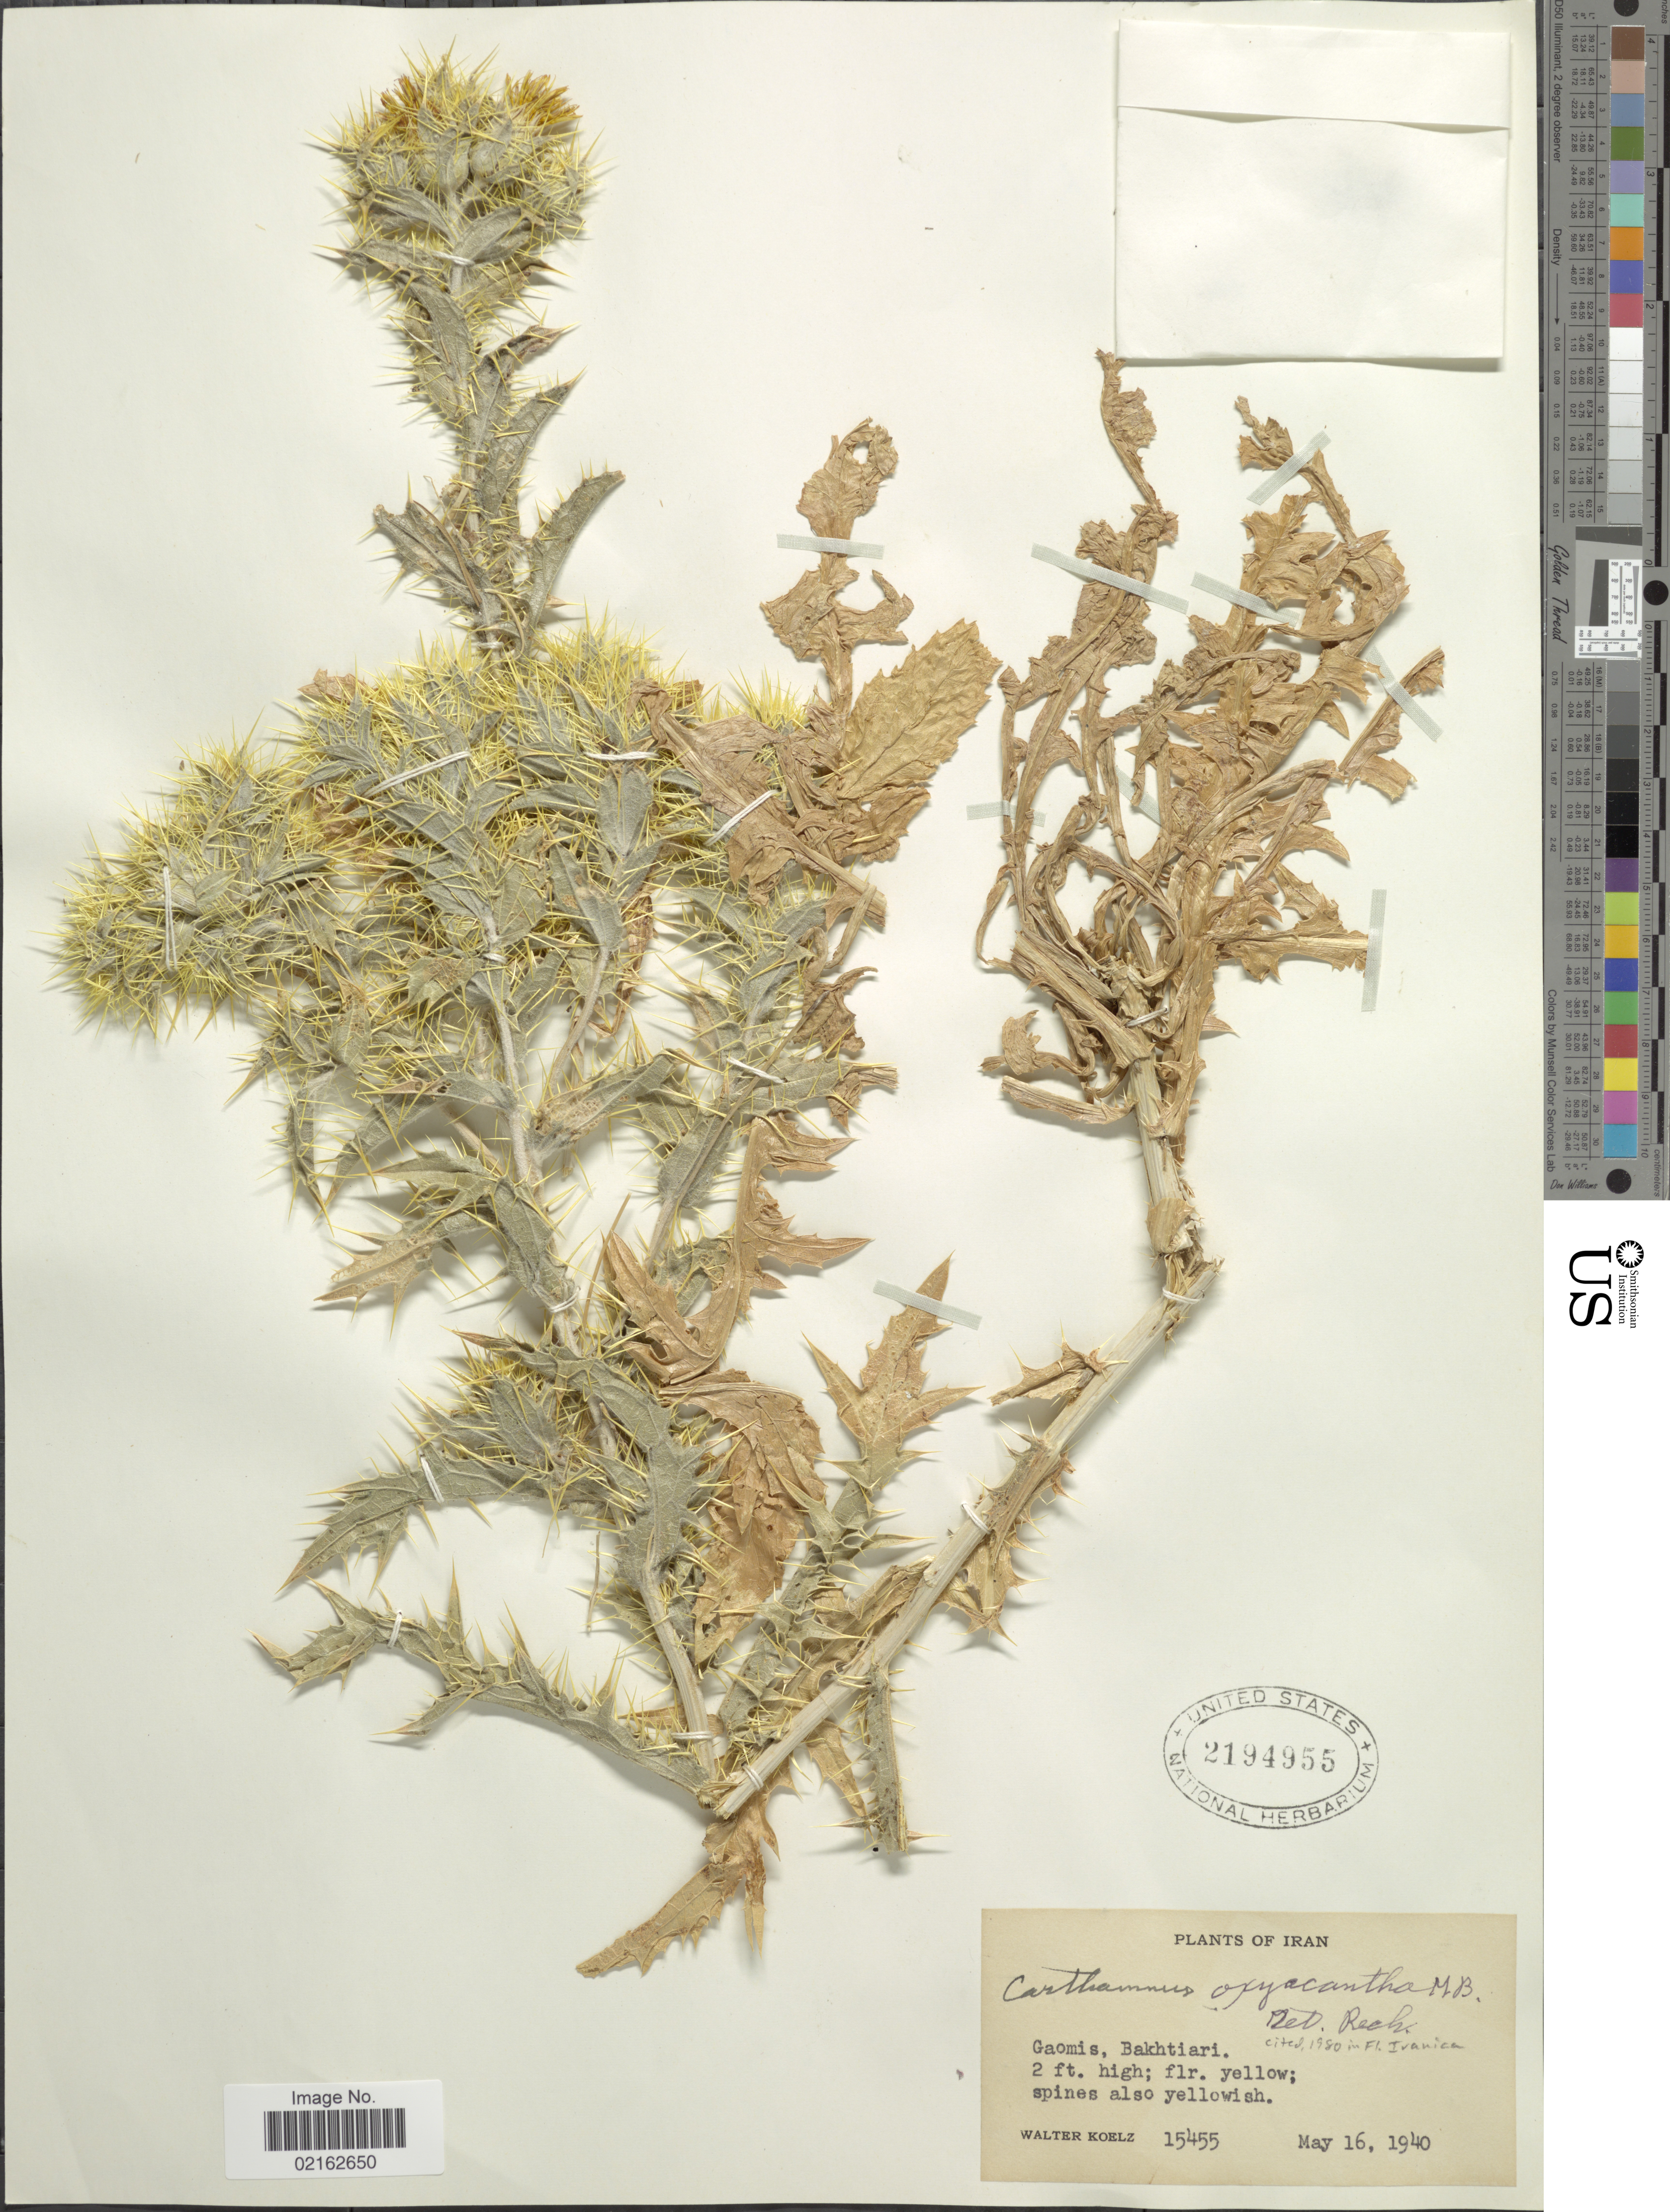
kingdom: Plantae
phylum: Tracheophyta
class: Magnoliopsida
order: Asterales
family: Asteraceae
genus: Carthamus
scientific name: Carthamus oxyacantha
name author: M. Bieb.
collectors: W. N. Koelz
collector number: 15455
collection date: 1940-05-16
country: Iran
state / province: Chahar Mahaal and Bakhtiari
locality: Gaomis, Bakhtiari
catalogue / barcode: US 2194955